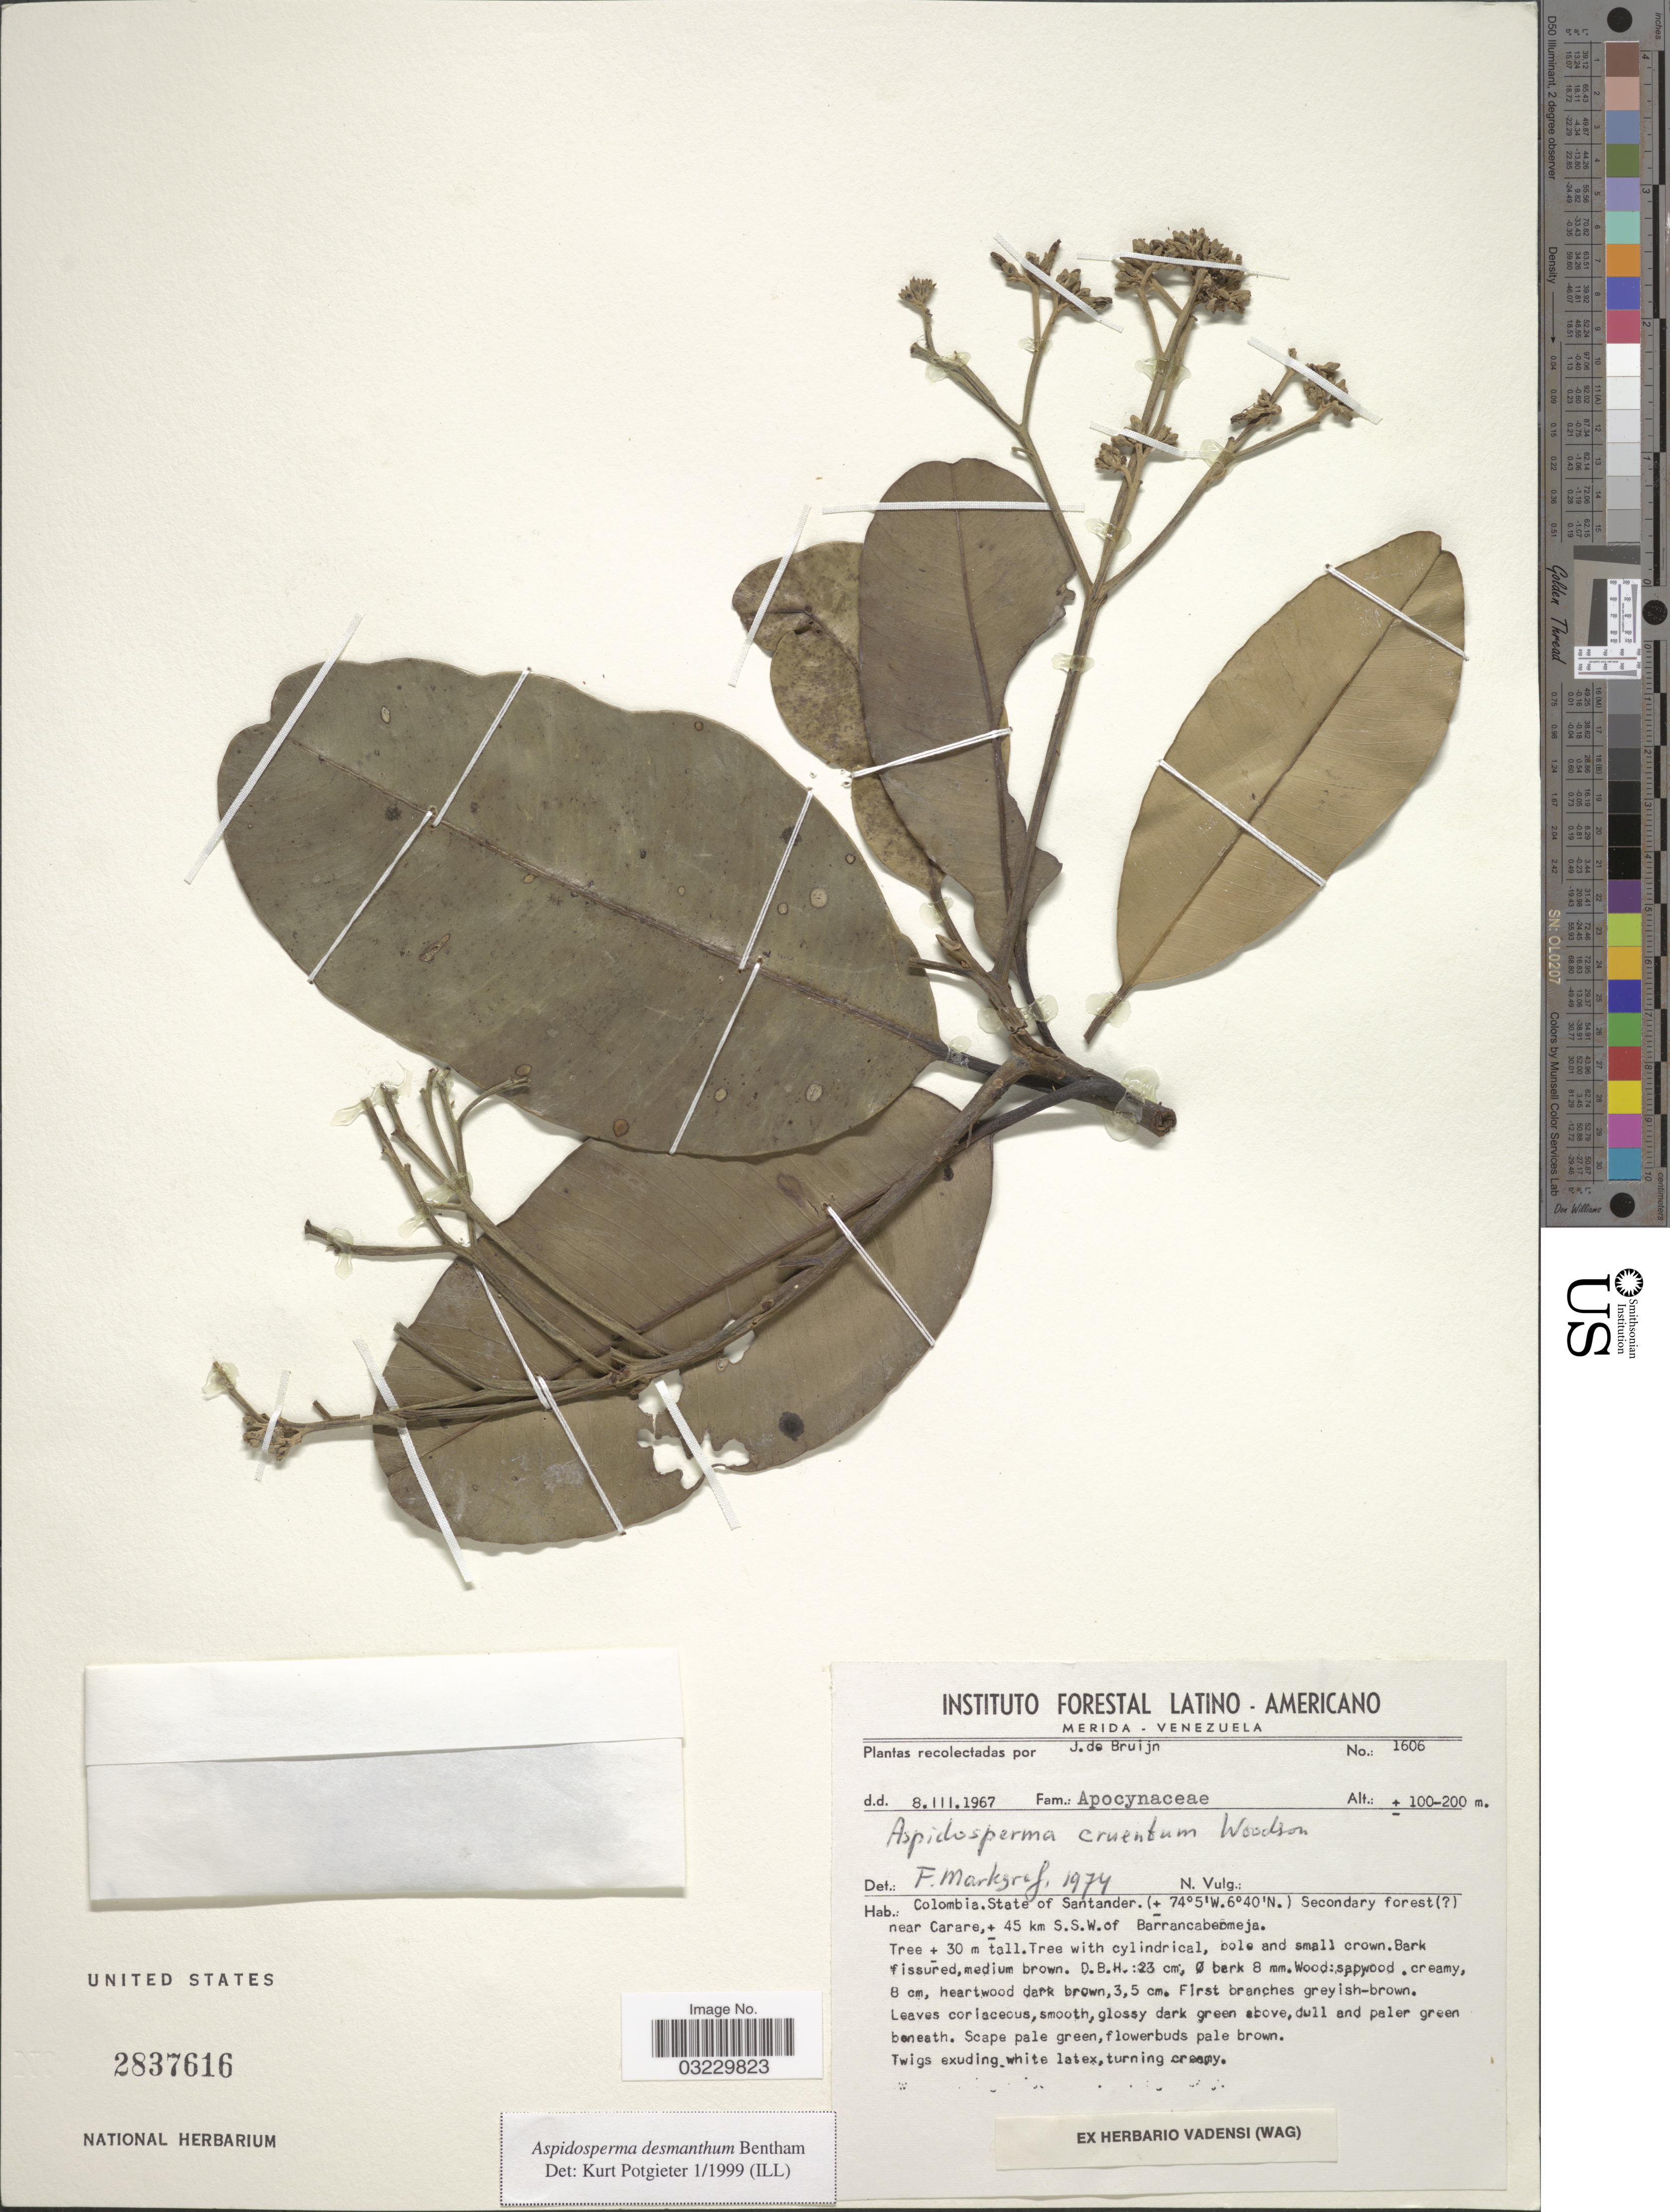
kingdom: Plantae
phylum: Tracheophyta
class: Magnoliopsida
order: Gentianales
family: Apocynaceae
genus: Aspidosperma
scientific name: Aspidosperma desmanthum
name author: Benth. ex Müll. Arg.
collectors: J. Bruijn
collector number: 1606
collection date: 1967-03-08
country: Colombia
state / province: Santander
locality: Near Carare, ± 45 km S.S.W. of Barrancabermeja.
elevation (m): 100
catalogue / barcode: US 2837616